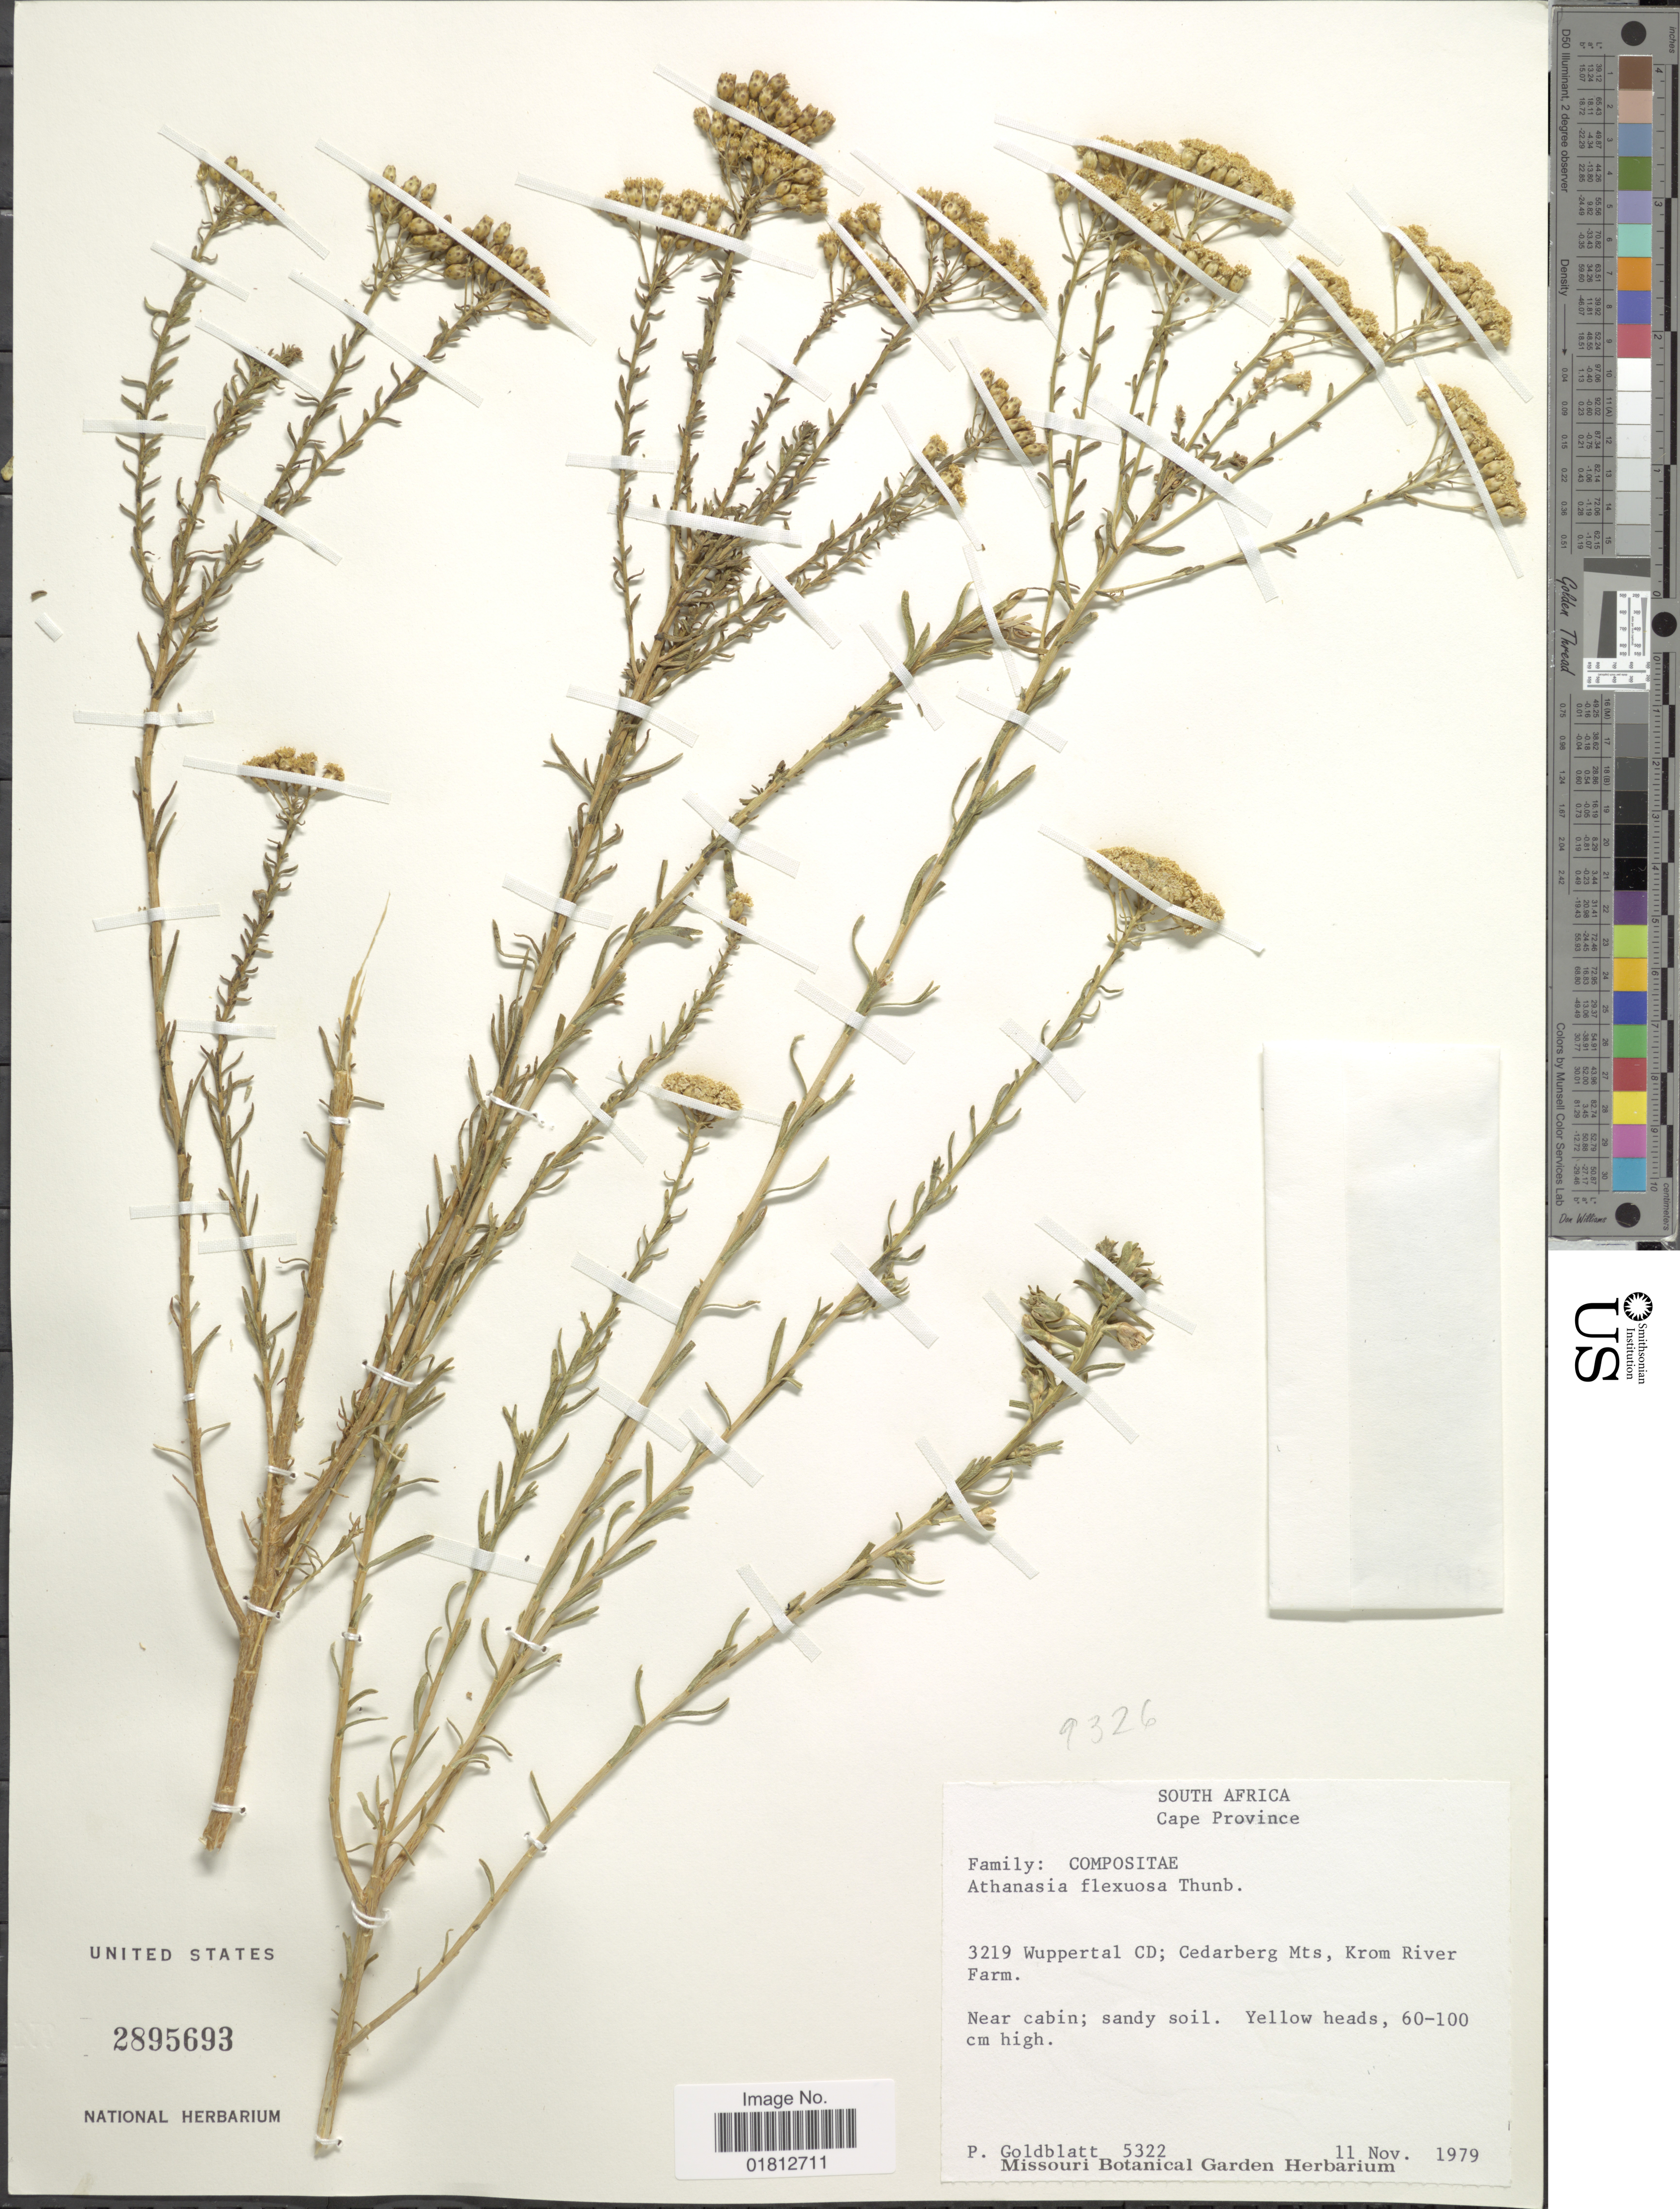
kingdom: Plantae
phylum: Tracheophyta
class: Magnoliopsida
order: Asterales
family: Asteraceae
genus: Athanasia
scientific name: Athanasia flexuosa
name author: Thunb.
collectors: P. Goldblatt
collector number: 5322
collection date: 1979-11-11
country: South Africa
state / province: Western Cape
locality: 3219 wuppertal CD, Cedarberg Mts, Krom River Farm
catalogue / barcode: US 2895693